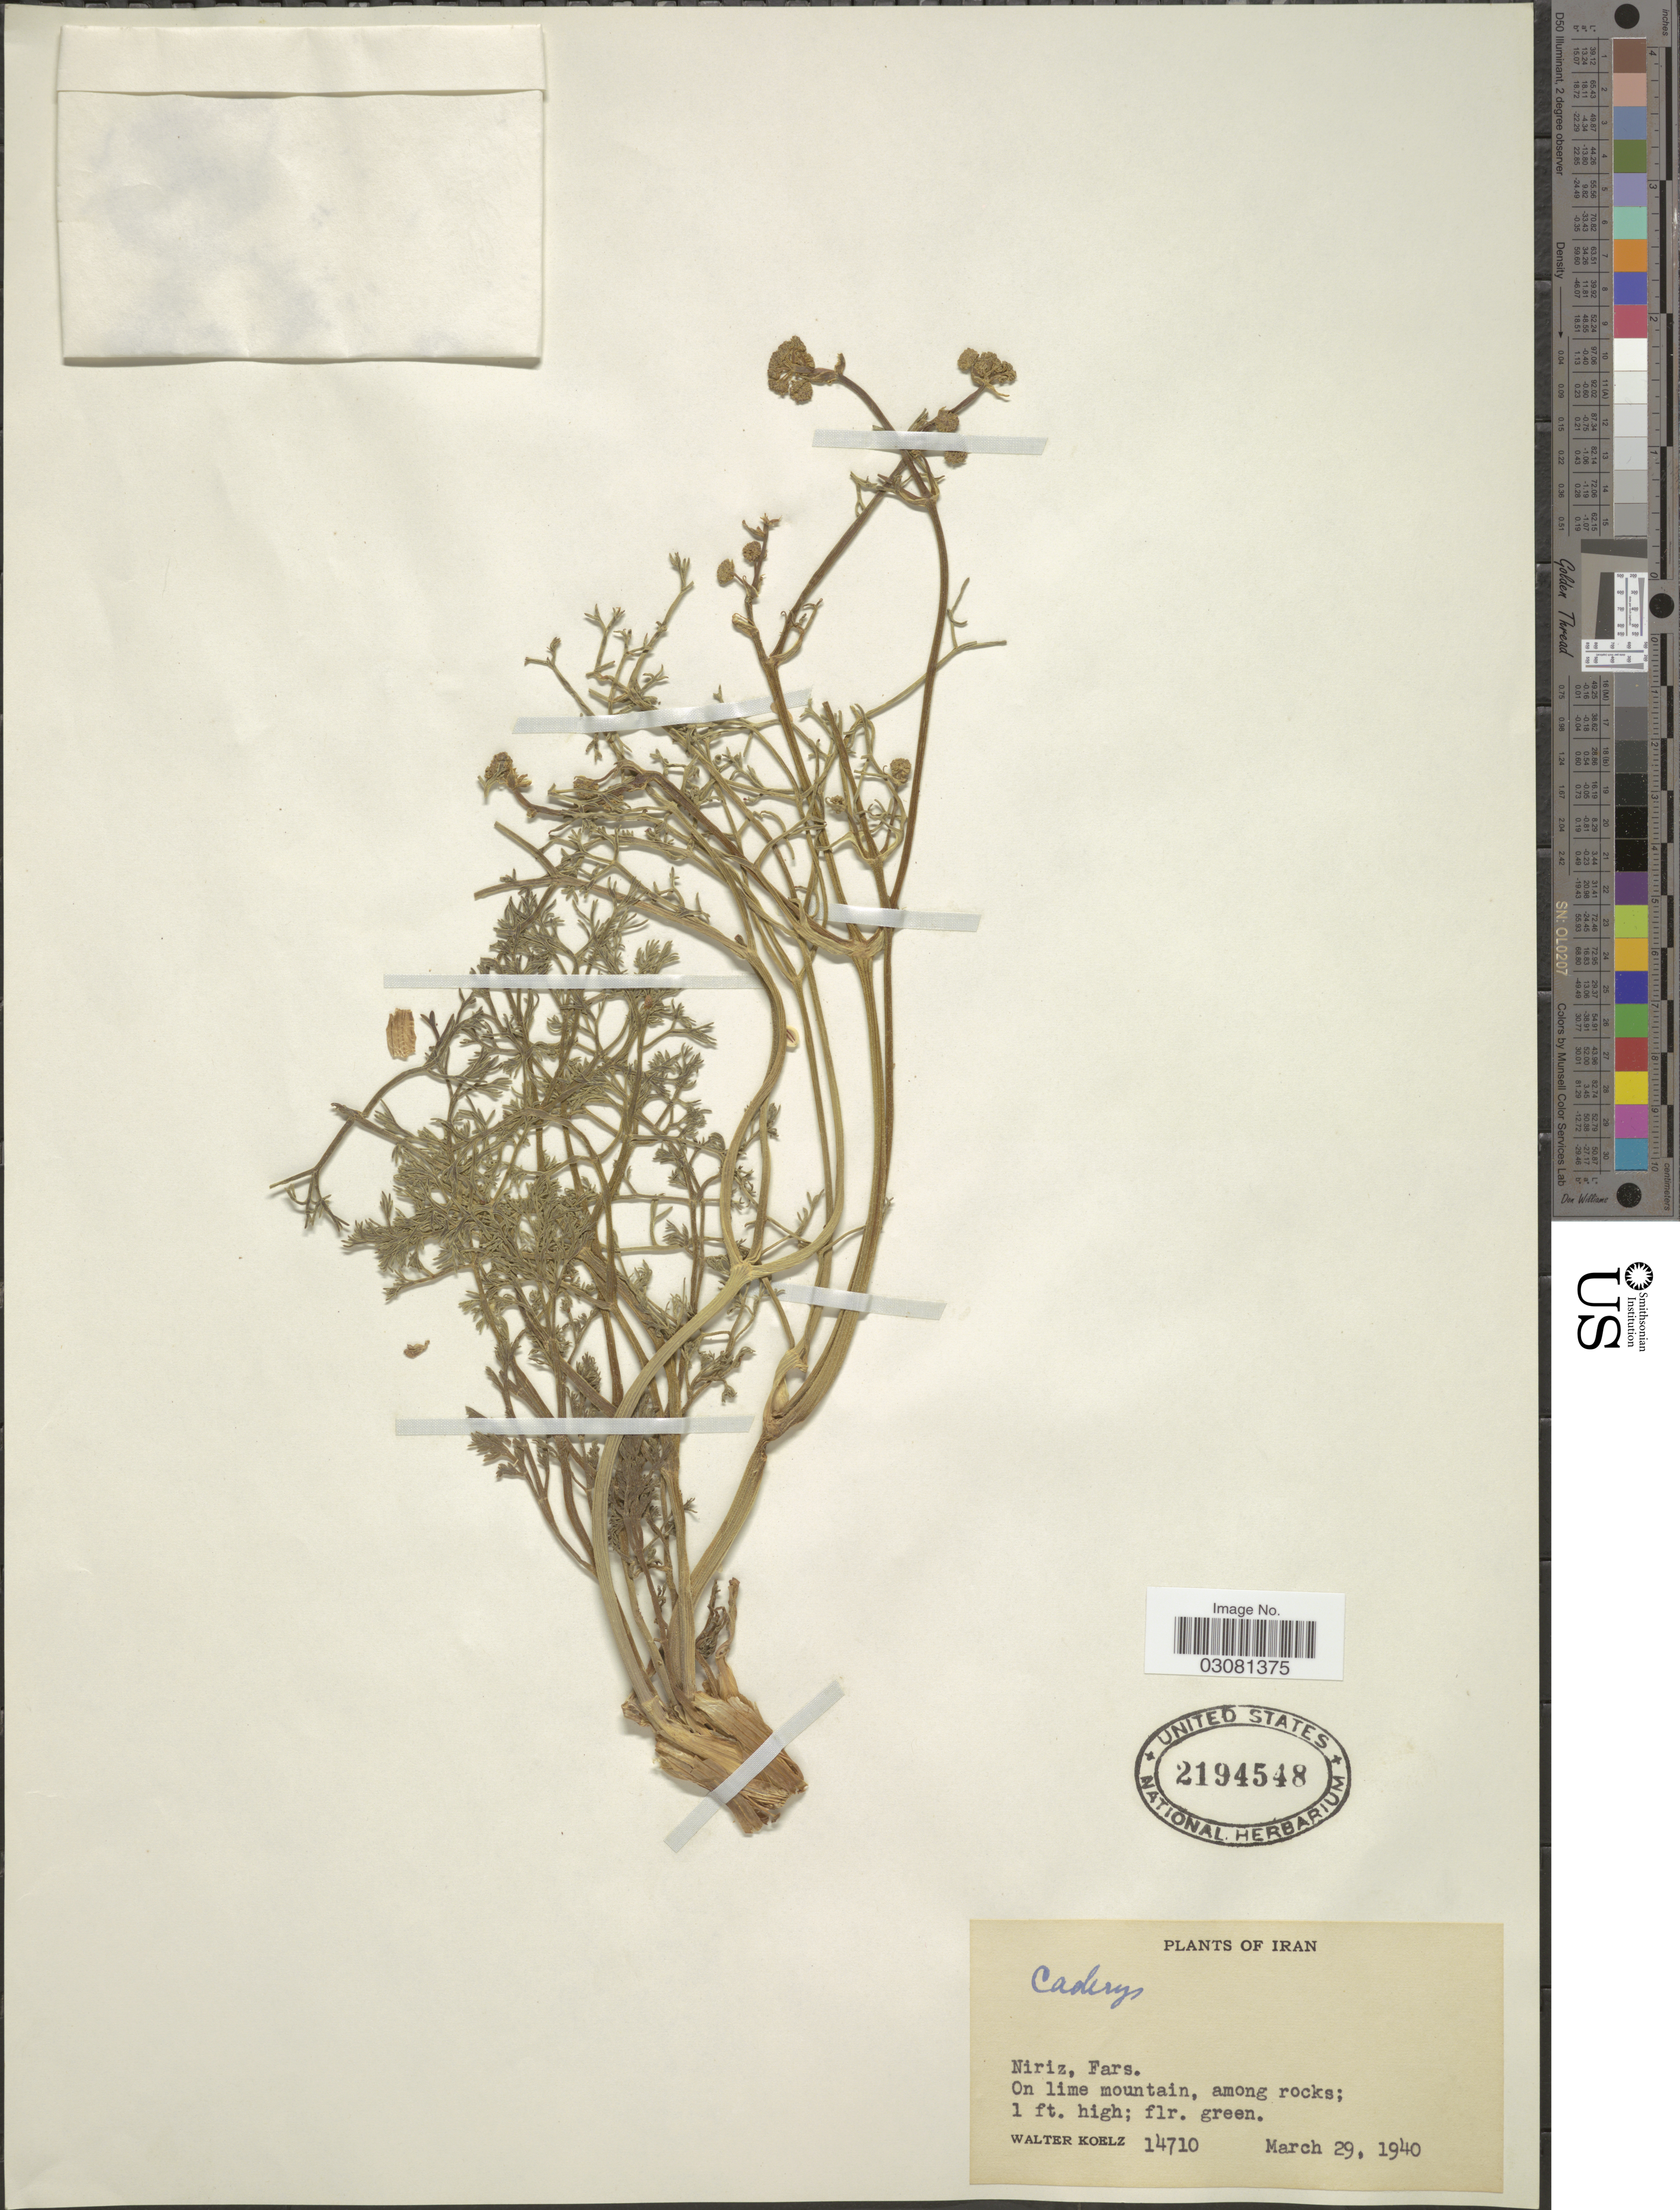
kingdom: Plantae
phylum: Tracheophyta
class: Magnoliopsida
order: Apiales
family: Apiaceae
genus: Cachrys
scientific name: Cachrys sp.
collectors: W. N. Koelz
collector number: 14710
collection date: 1940-03-29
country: Iran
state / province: Fars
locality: Niriz. On lime mountain.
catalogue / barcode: US 2194548